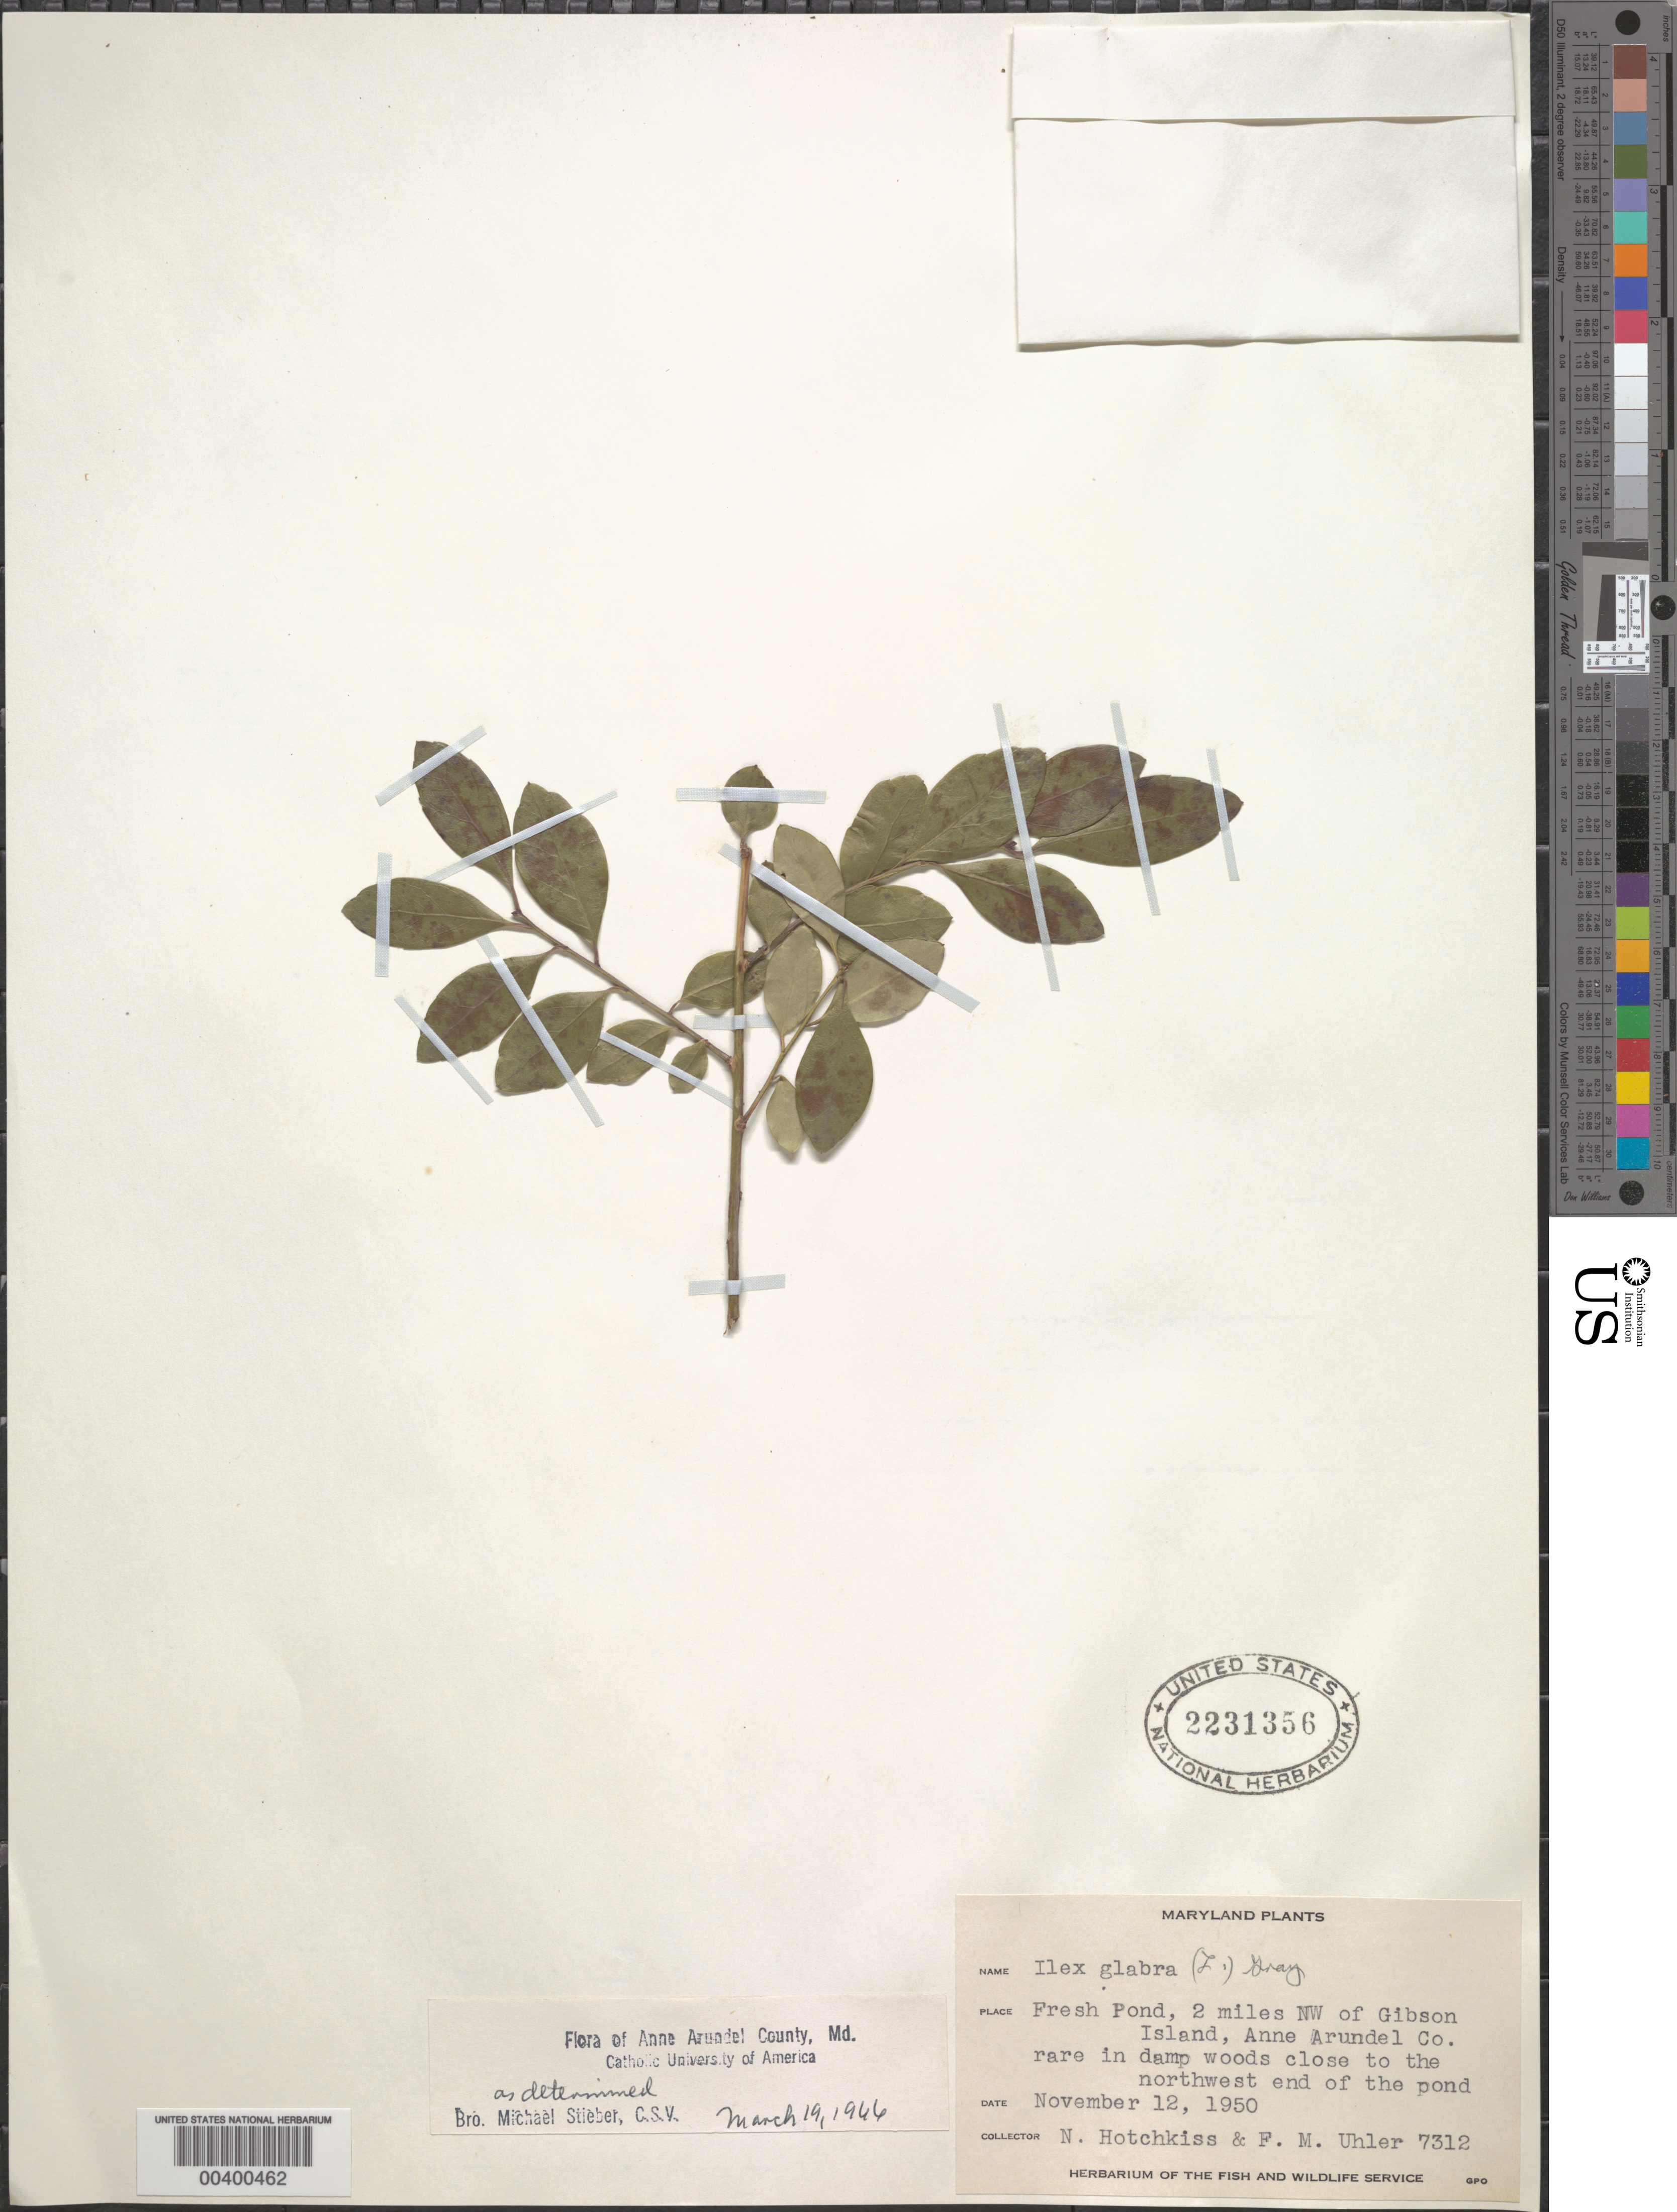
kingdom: Plantae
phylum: Tracheophyta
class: Magnoliopsida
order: Aquifoliales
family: Aquifoliaceae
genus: Ilex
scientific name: Ilex glabra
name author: (L.) A. Gray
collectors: N. Hotchkiss & F. M. Uhler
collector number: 7312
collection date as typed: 12 Nov 1950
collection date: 1950-11-12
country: United States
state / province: Maryland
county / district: Anne Arundel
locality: Fresh Pond, northwest of Gibson Island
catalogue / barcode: US 2231356